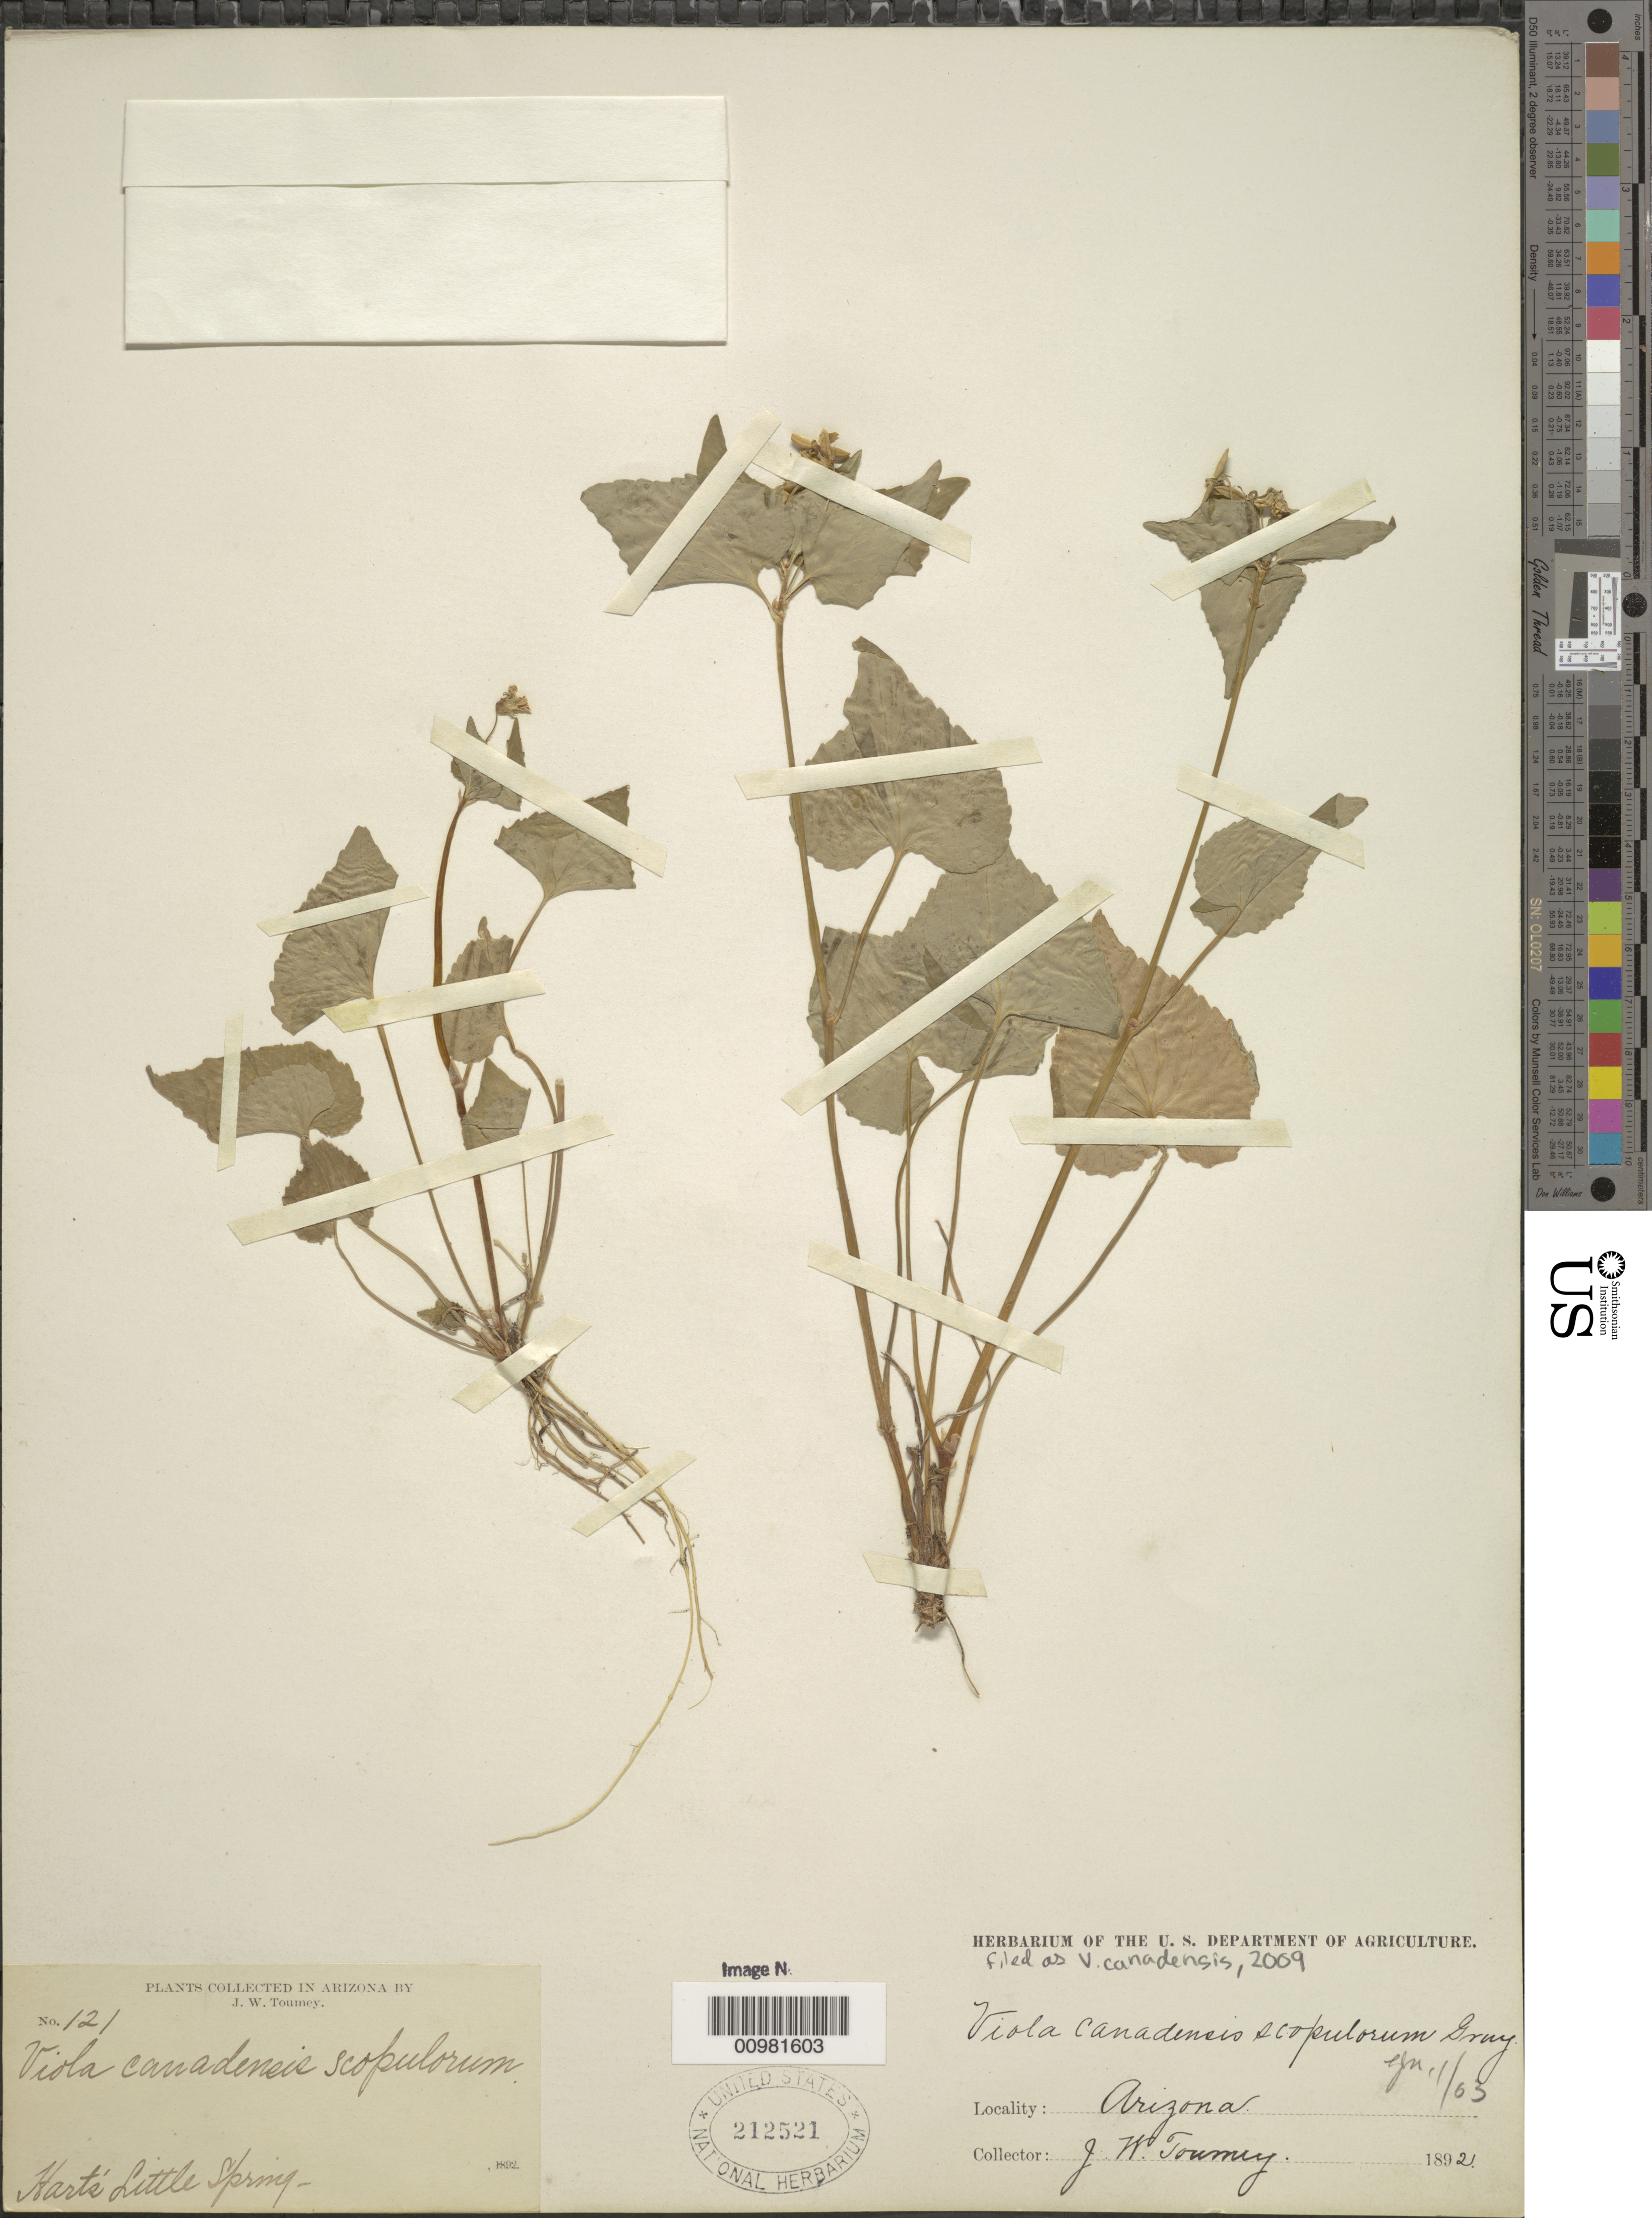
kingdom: Plantae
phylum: Tracheophyta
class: Magnoliopsida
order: Malpighiales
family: Violaceae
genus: Viola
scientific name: Viola canadensis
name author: L.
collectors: J. W. Toumey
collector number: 121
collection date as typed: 1892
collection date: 1892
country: United States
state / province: Arizona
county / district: Coconino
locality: Little Spring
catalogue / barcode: US 212521